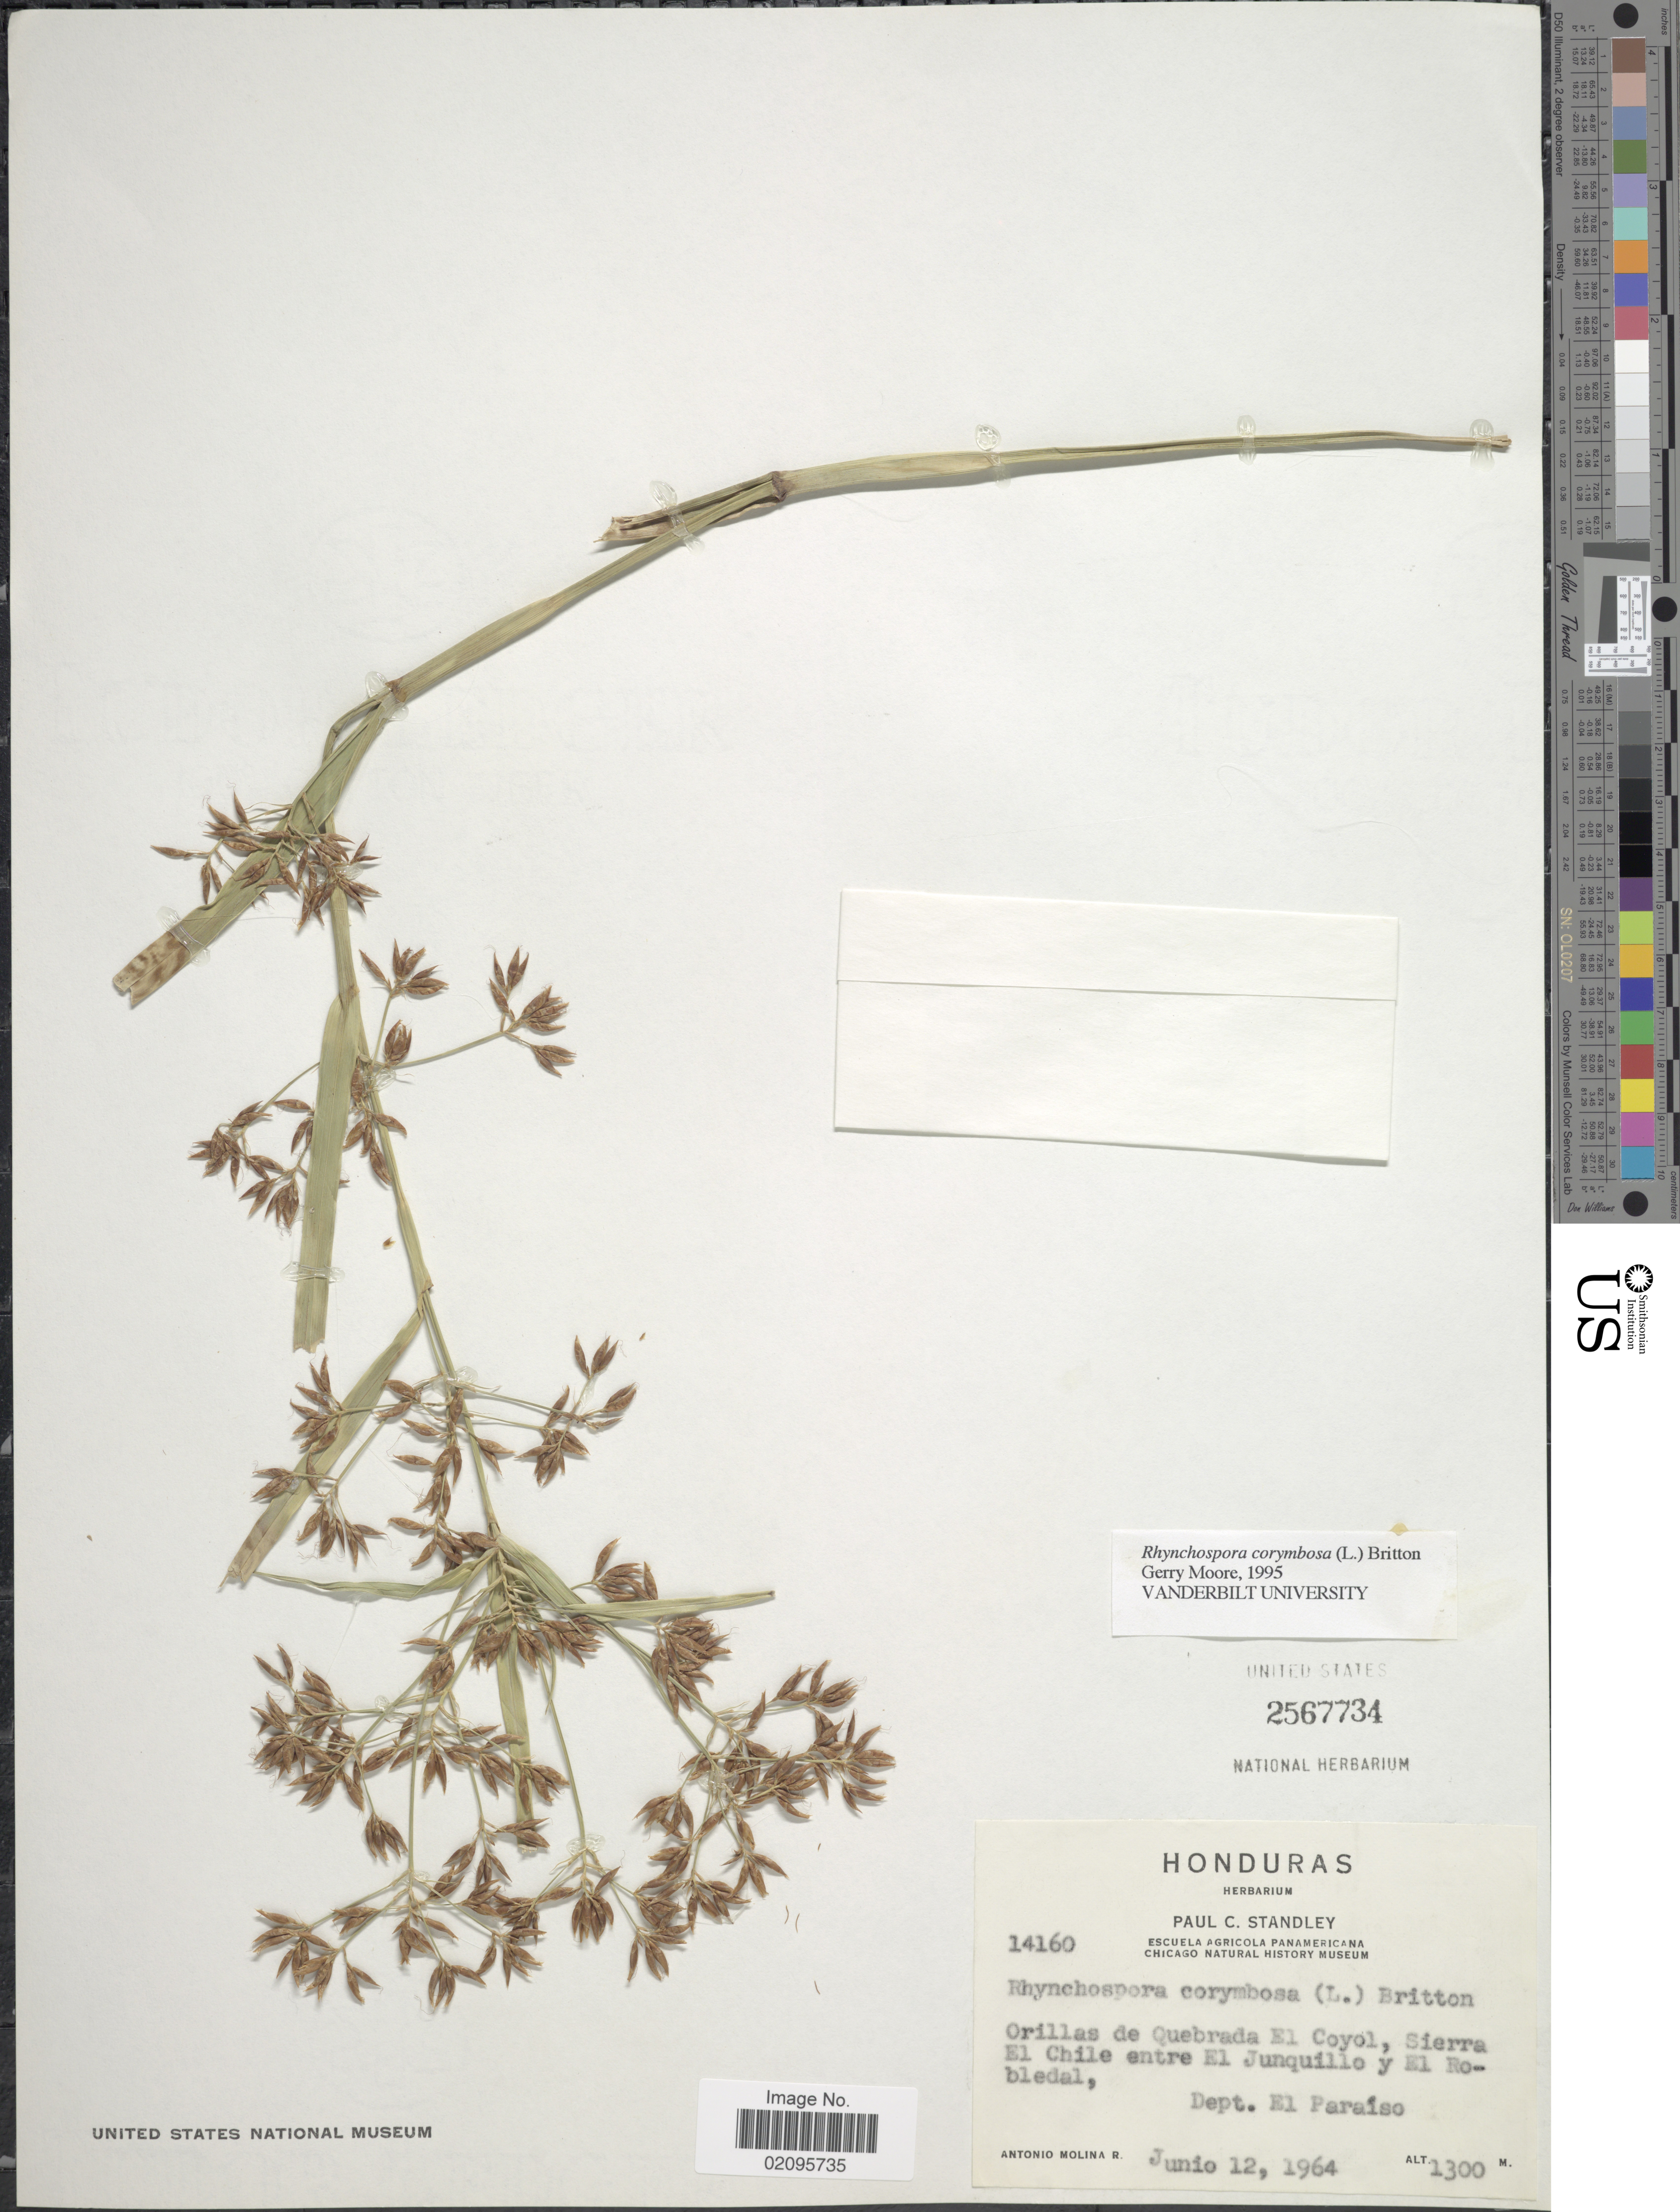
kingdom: Plantae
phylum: Tracheophyta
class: Liliopsida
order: Poales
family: Cyperaceae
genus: Rhynchospora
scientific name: Rhynchospora corymbosa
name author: (L.) Britton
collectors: A. Molina R.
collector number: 14160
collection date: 1964-06-12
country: Honduras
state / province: El Paraíso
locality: Orillas de Quebrada El Coyol, Sierra El Chile entre El Junquillo y El Robledal.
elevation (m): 1300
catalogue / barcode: US 2567734